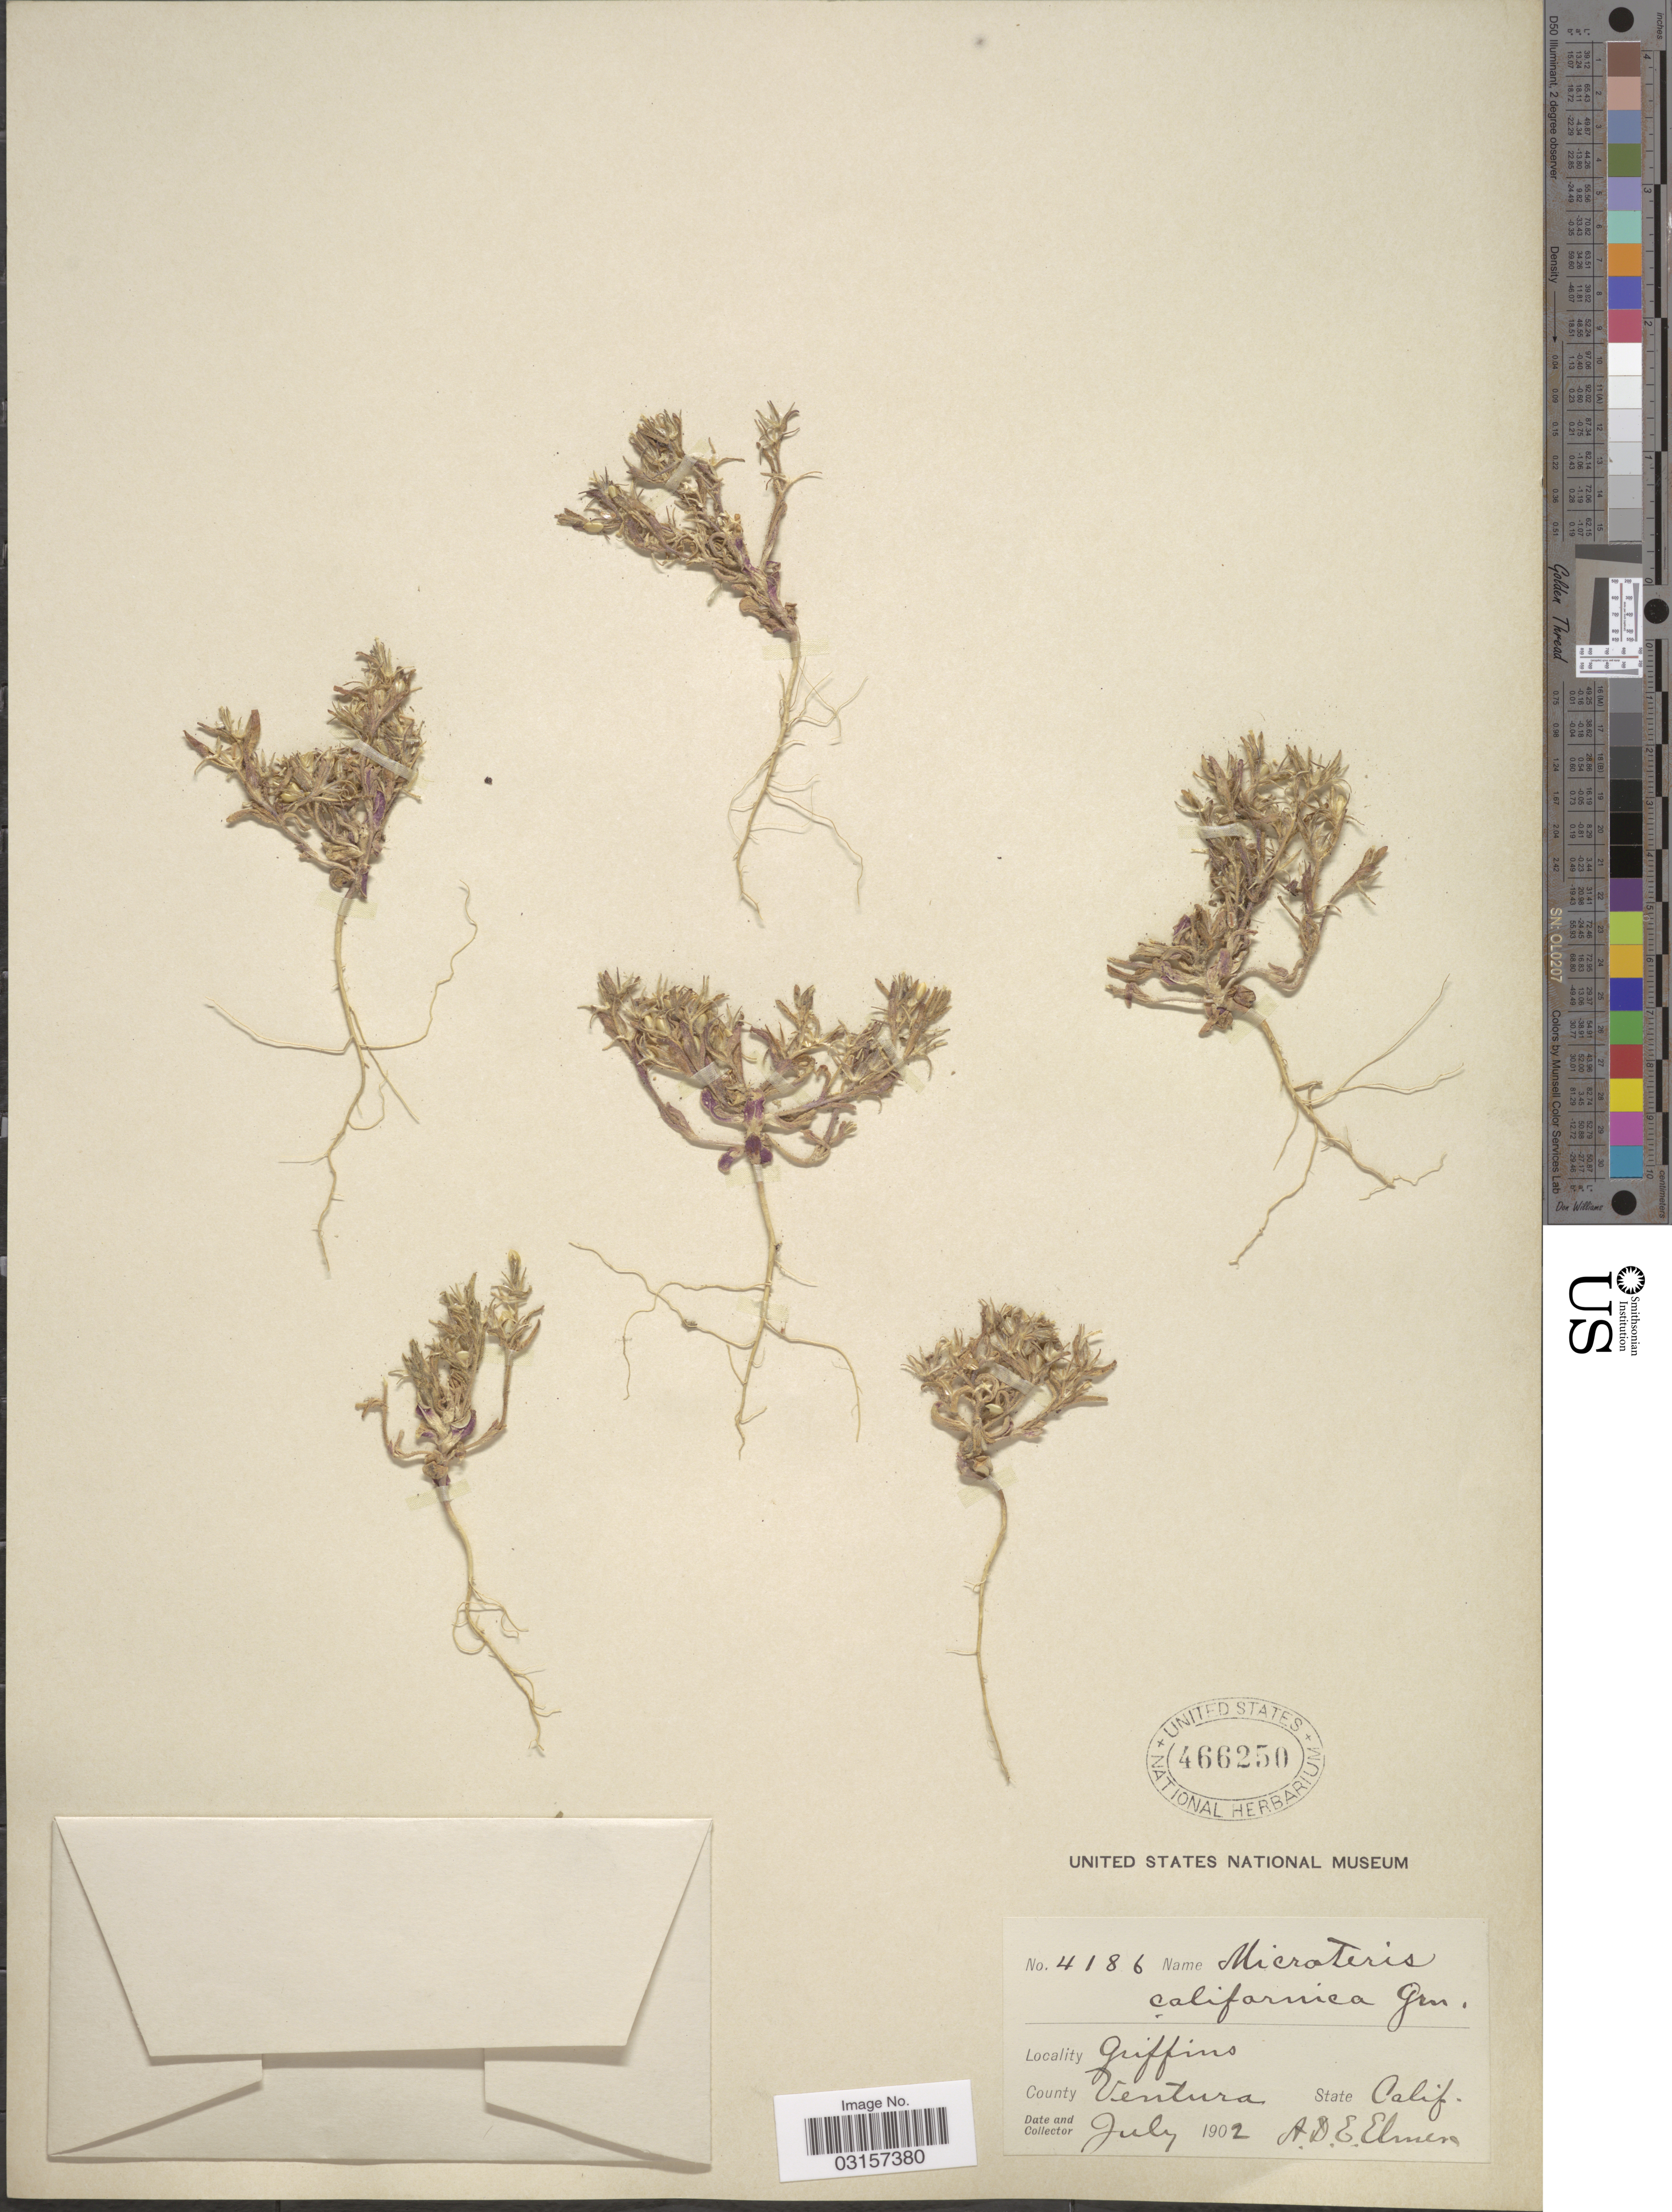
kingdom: Plantae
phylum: Tracheophyta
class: Magnoliopsida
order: Ericales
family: Polemoniaceae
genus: Microsteris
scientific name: Microsteris gracilis var. gracilis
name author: (Hook.) Greene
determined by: (US) Smithsonian Institution - National Museum of Natural History - Department of Botany (UNITED STATES)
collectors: A. D. E. Elmer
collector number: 4186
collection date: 1902-07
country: United States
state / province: California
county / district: Ventura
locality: Griffins, County Ventura.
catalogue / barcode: US 466250